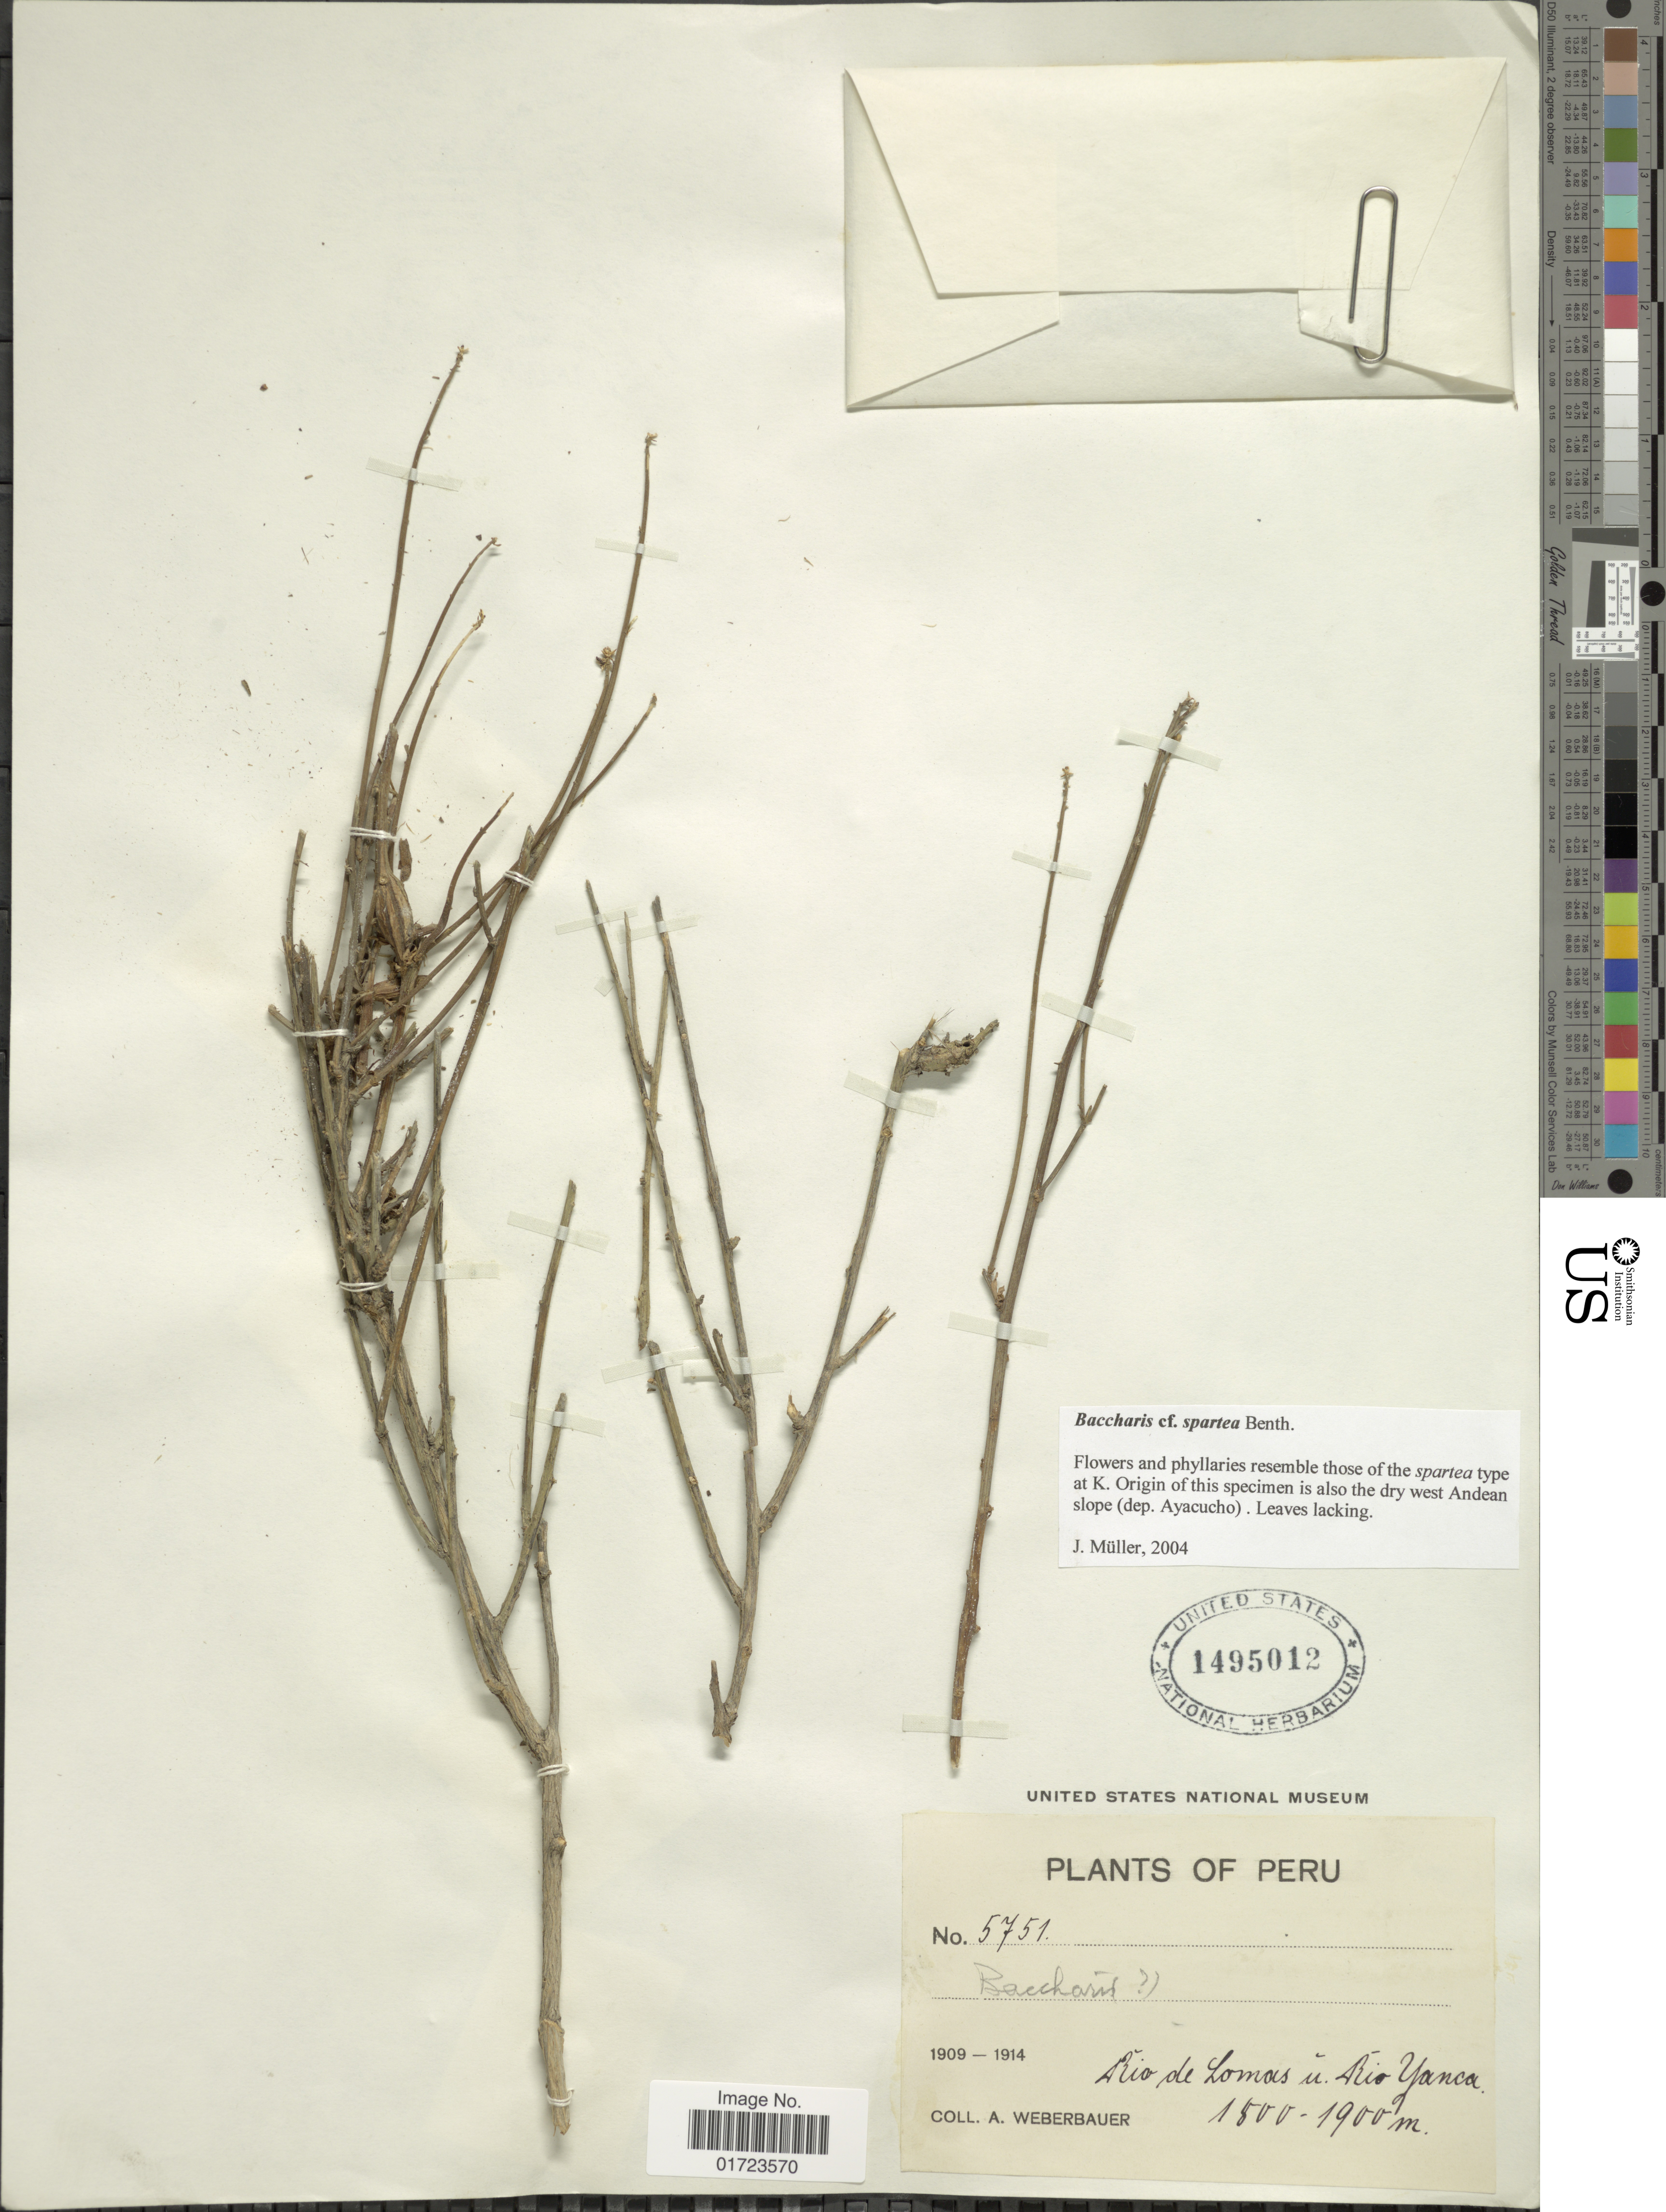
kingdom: Plantae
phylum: Tracheophyta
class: Magnoliopsida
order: Asterales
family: Asteraceae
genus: Baccharis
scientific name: Baccharis spartea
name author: Benth.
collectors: A. Weberbauer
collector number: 5751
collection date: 1909/1914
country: Peru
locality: Río de Lomas u Río Yanca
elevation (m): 1800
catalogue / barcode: US 1495012